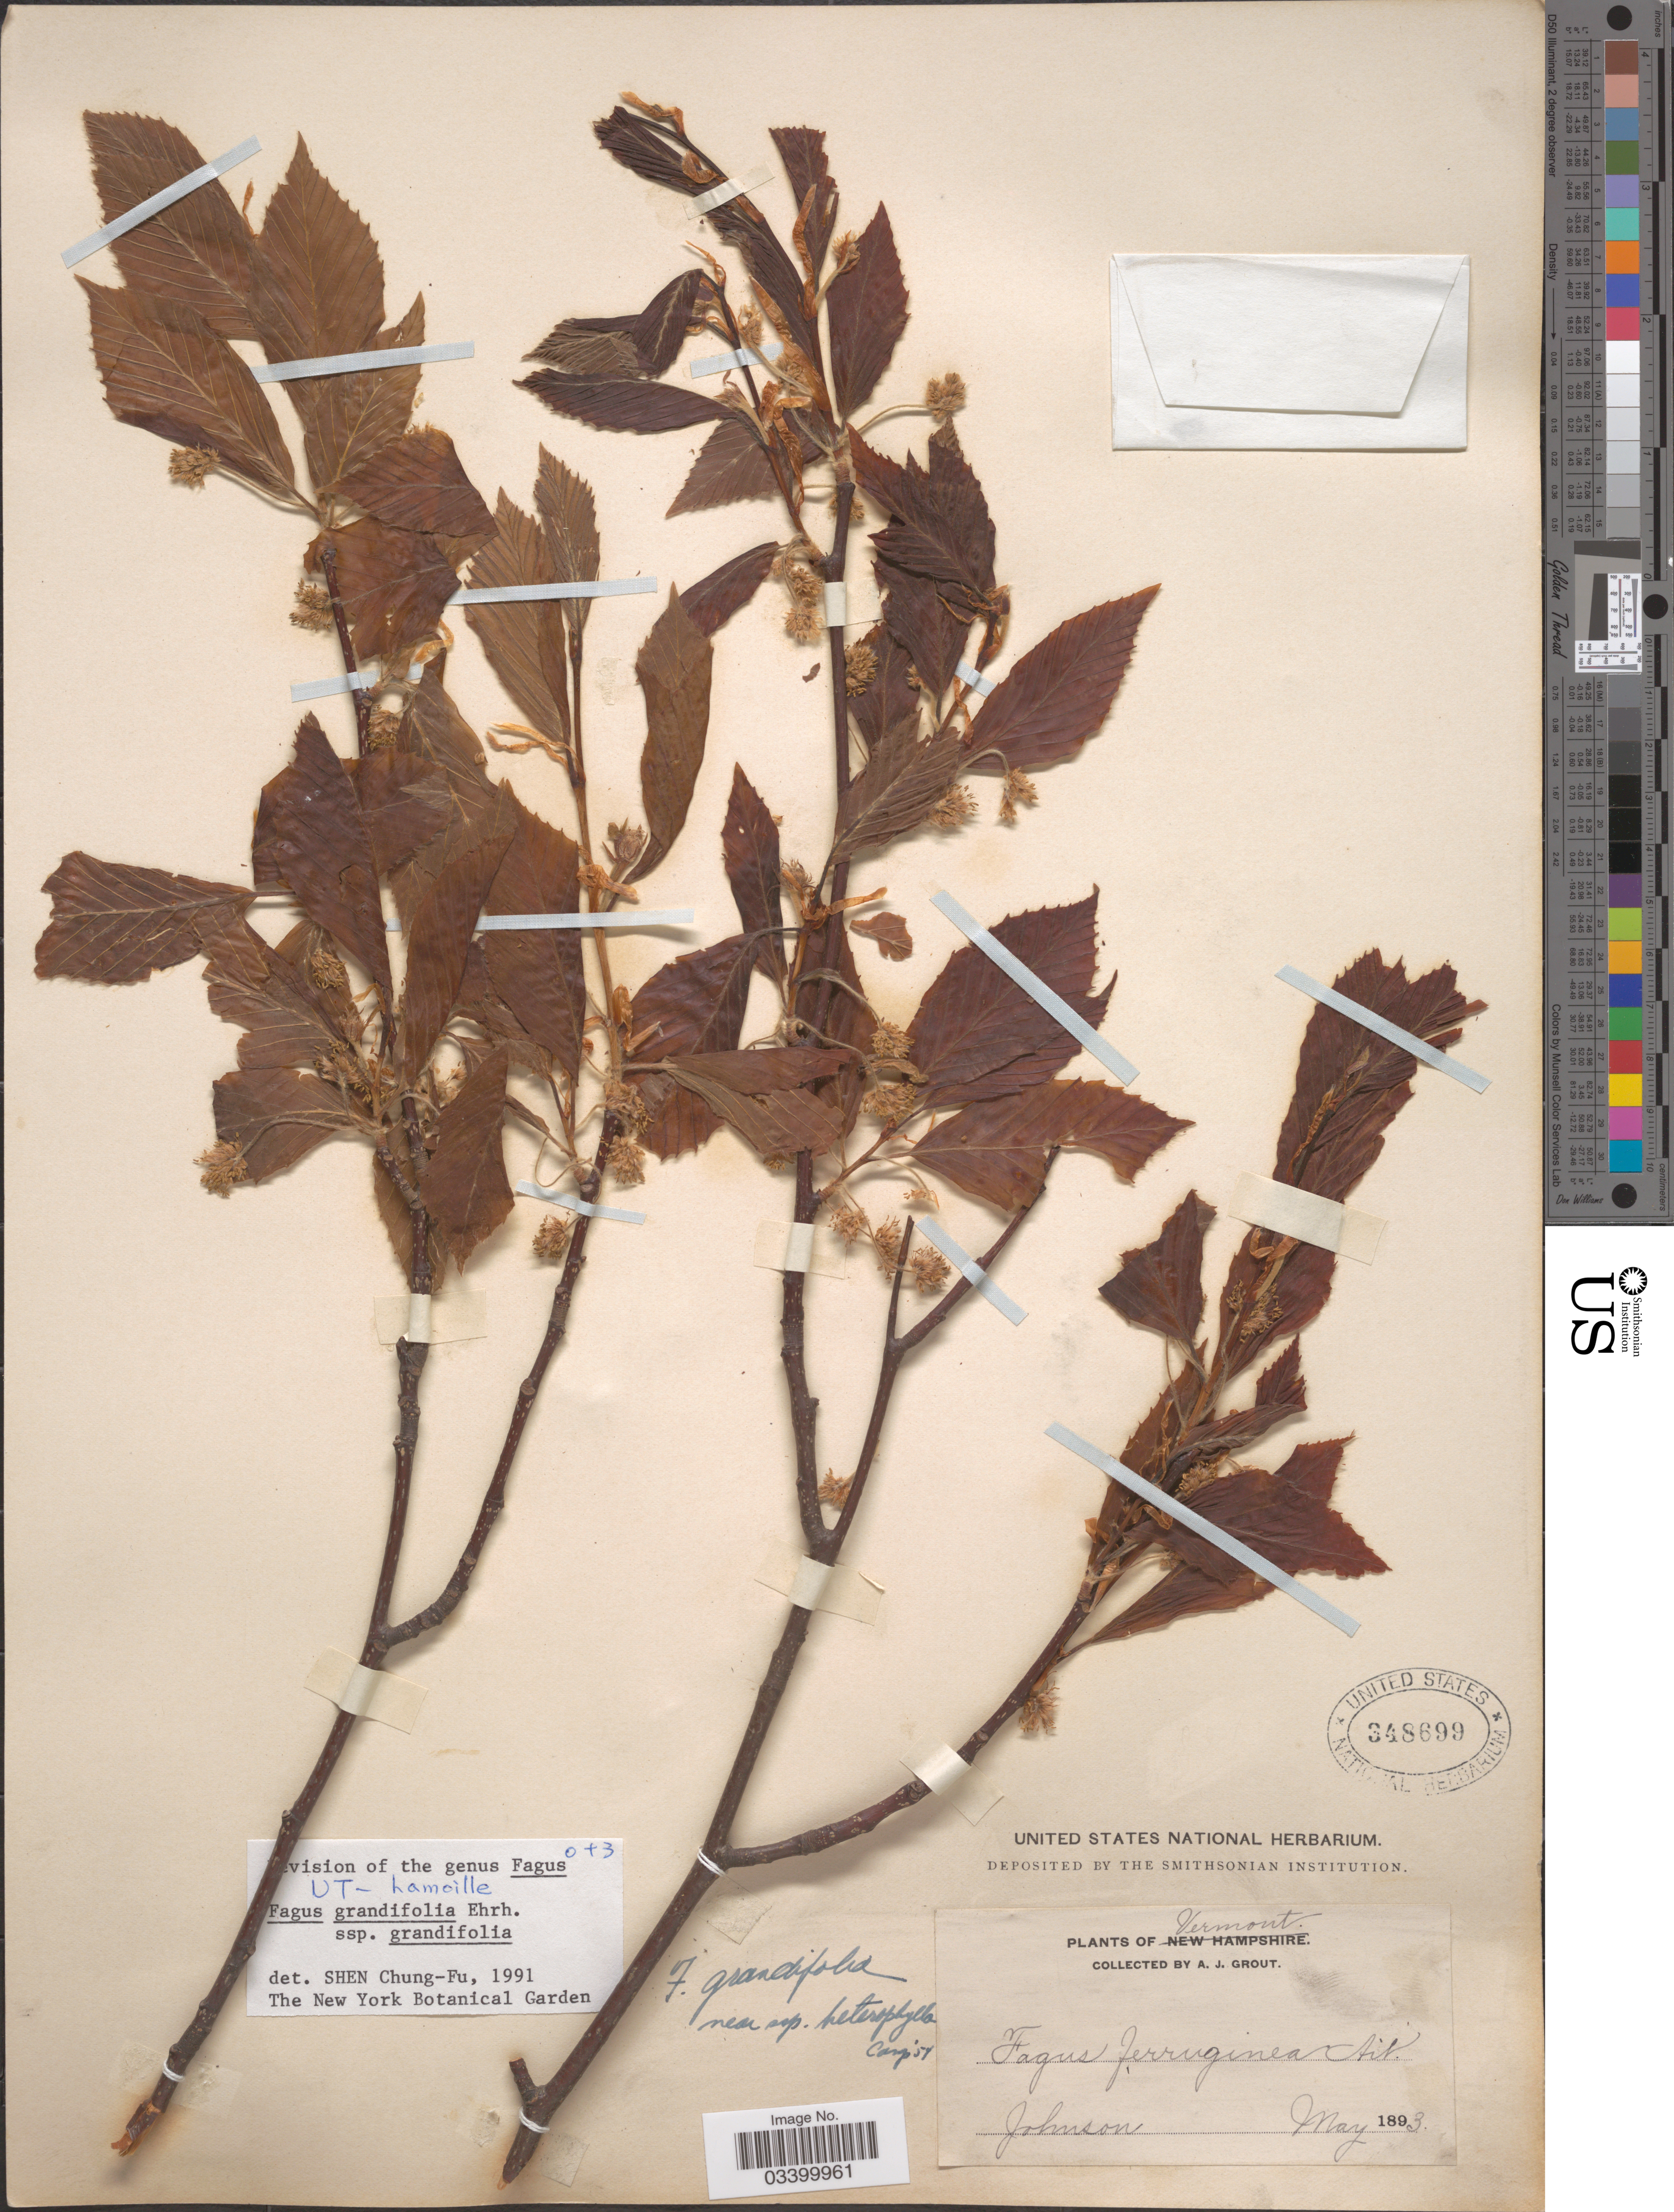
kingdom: Plantae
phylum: Tracheophyta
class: Magnoliopsida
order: Fagales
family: Fagaceae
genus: Fagus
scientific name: Fagus grandifolia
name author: Ehrh.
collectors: A. J. Grout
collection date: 1893-01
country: United States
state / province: Vermont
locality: Johnson.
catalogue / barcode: US 348699